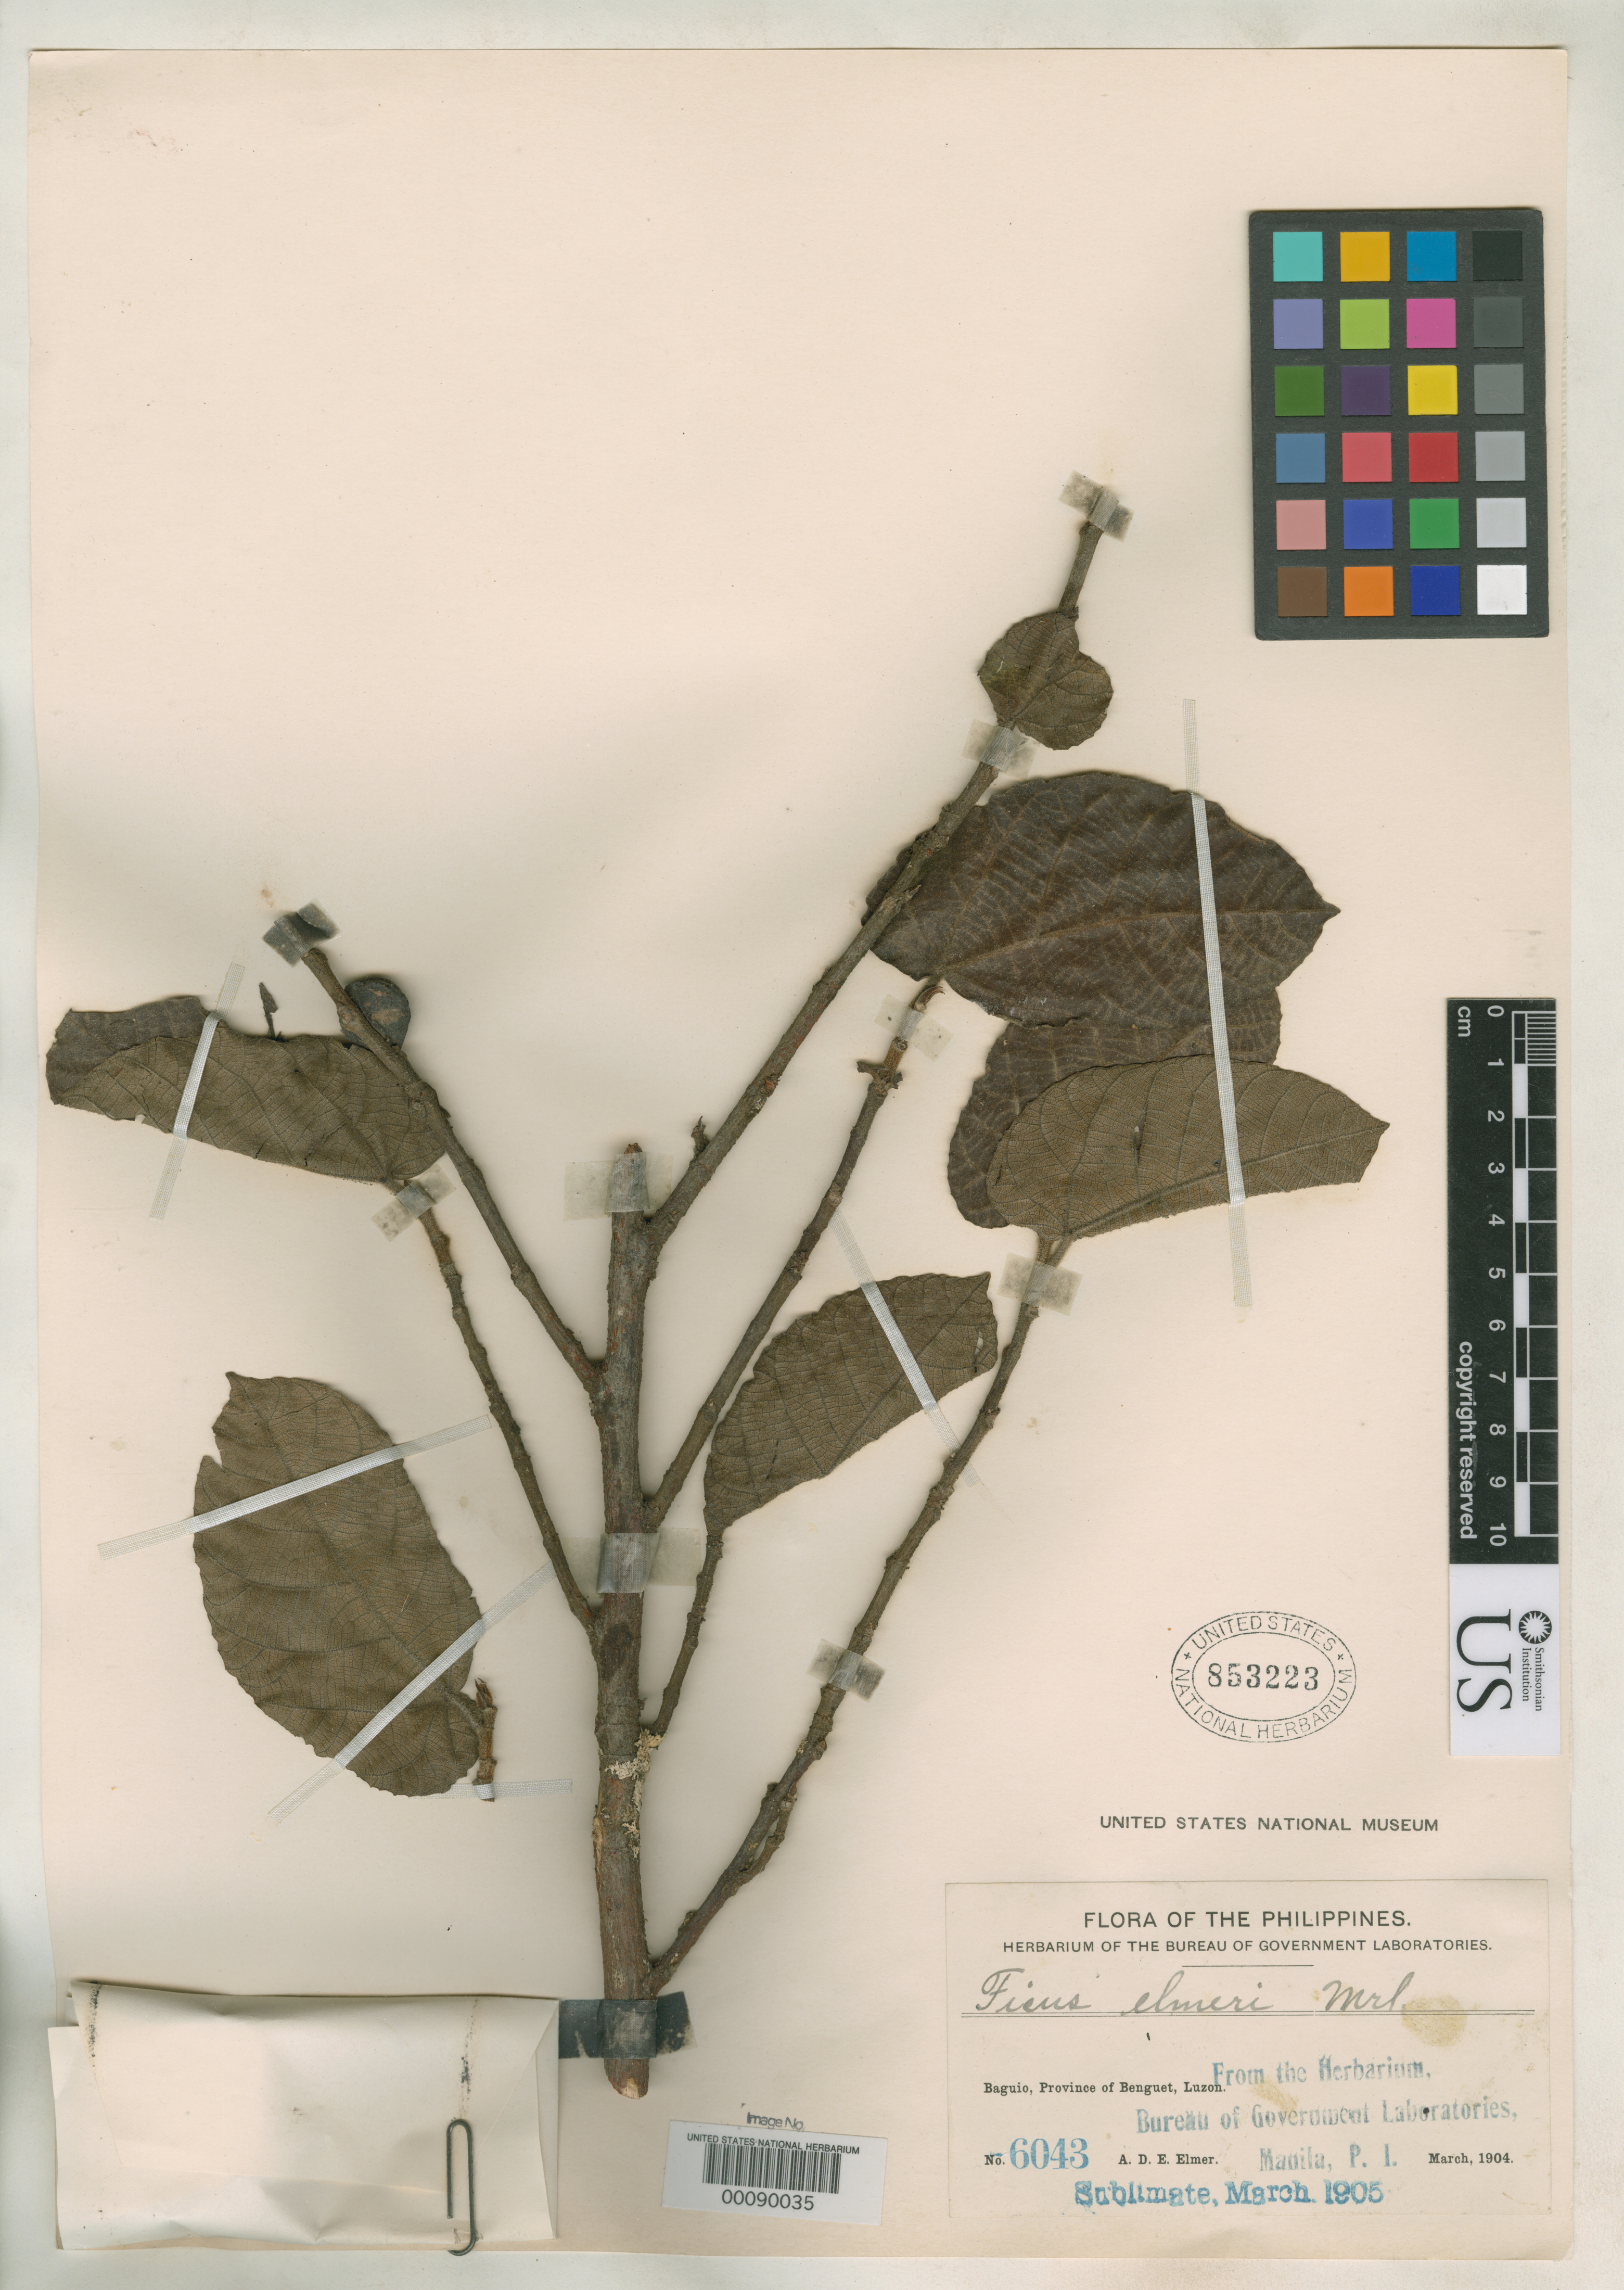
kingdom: Plantae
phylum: Tracheophyta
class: Magnoliopsida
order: Rosales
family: Moraceae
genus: Ficus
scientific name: Ficus elmeri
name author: Merr.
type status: Isotype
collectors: A. D. E. Elmer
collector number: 6043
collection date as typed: Mar 1904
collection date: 1904-03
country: Philippines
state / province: Cordillera (Administrative Region)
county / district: Benguet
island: Luzon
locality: Baguio.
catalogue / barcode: US 853223